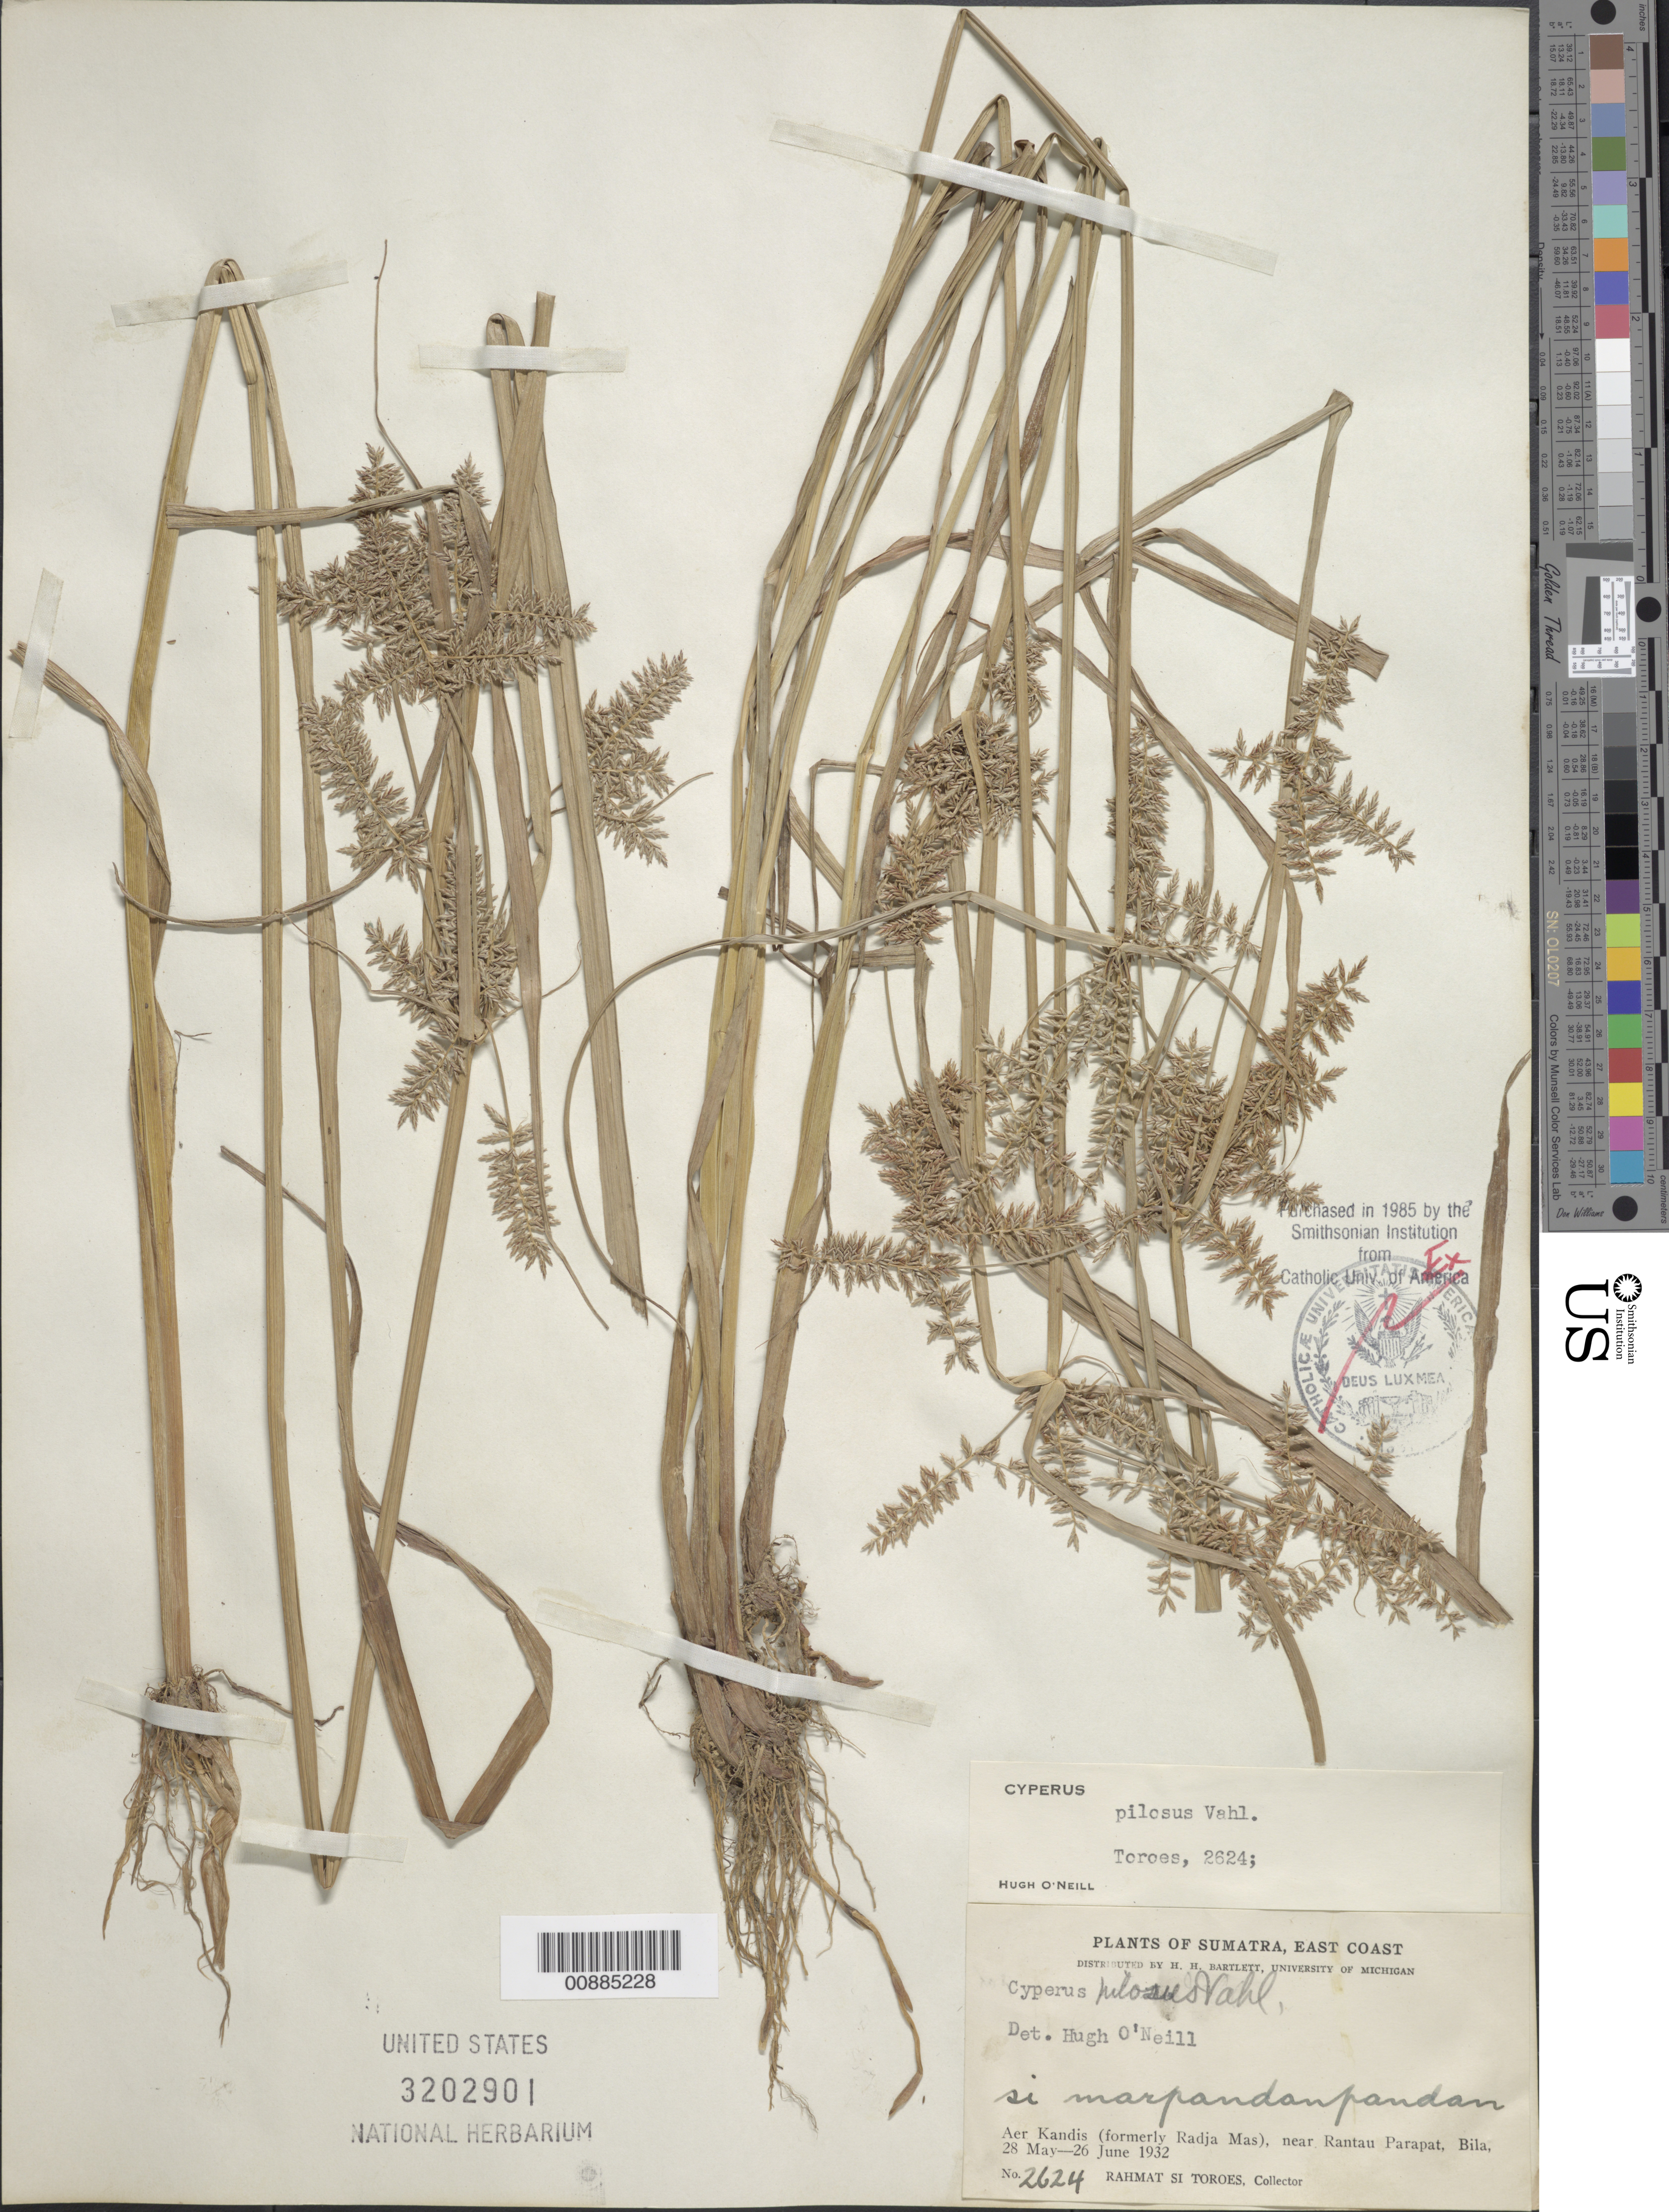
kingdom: Plantae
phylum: Tracheophyta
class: Liliopsida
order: Poales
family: Cyperaceae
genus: Cyperus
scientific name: Cyperus pilosus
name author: Vahl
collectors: Rahmat Si Boeea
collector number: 2624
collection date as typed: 28 May 1932 to 26 Jun 1932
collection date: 1932-05-28/1932-06-26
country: Indonesia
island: Sumatra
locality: Aer Kandis (formerly Radja Mas), near Rantau Parapat, Bila.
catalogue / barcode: US 3202901